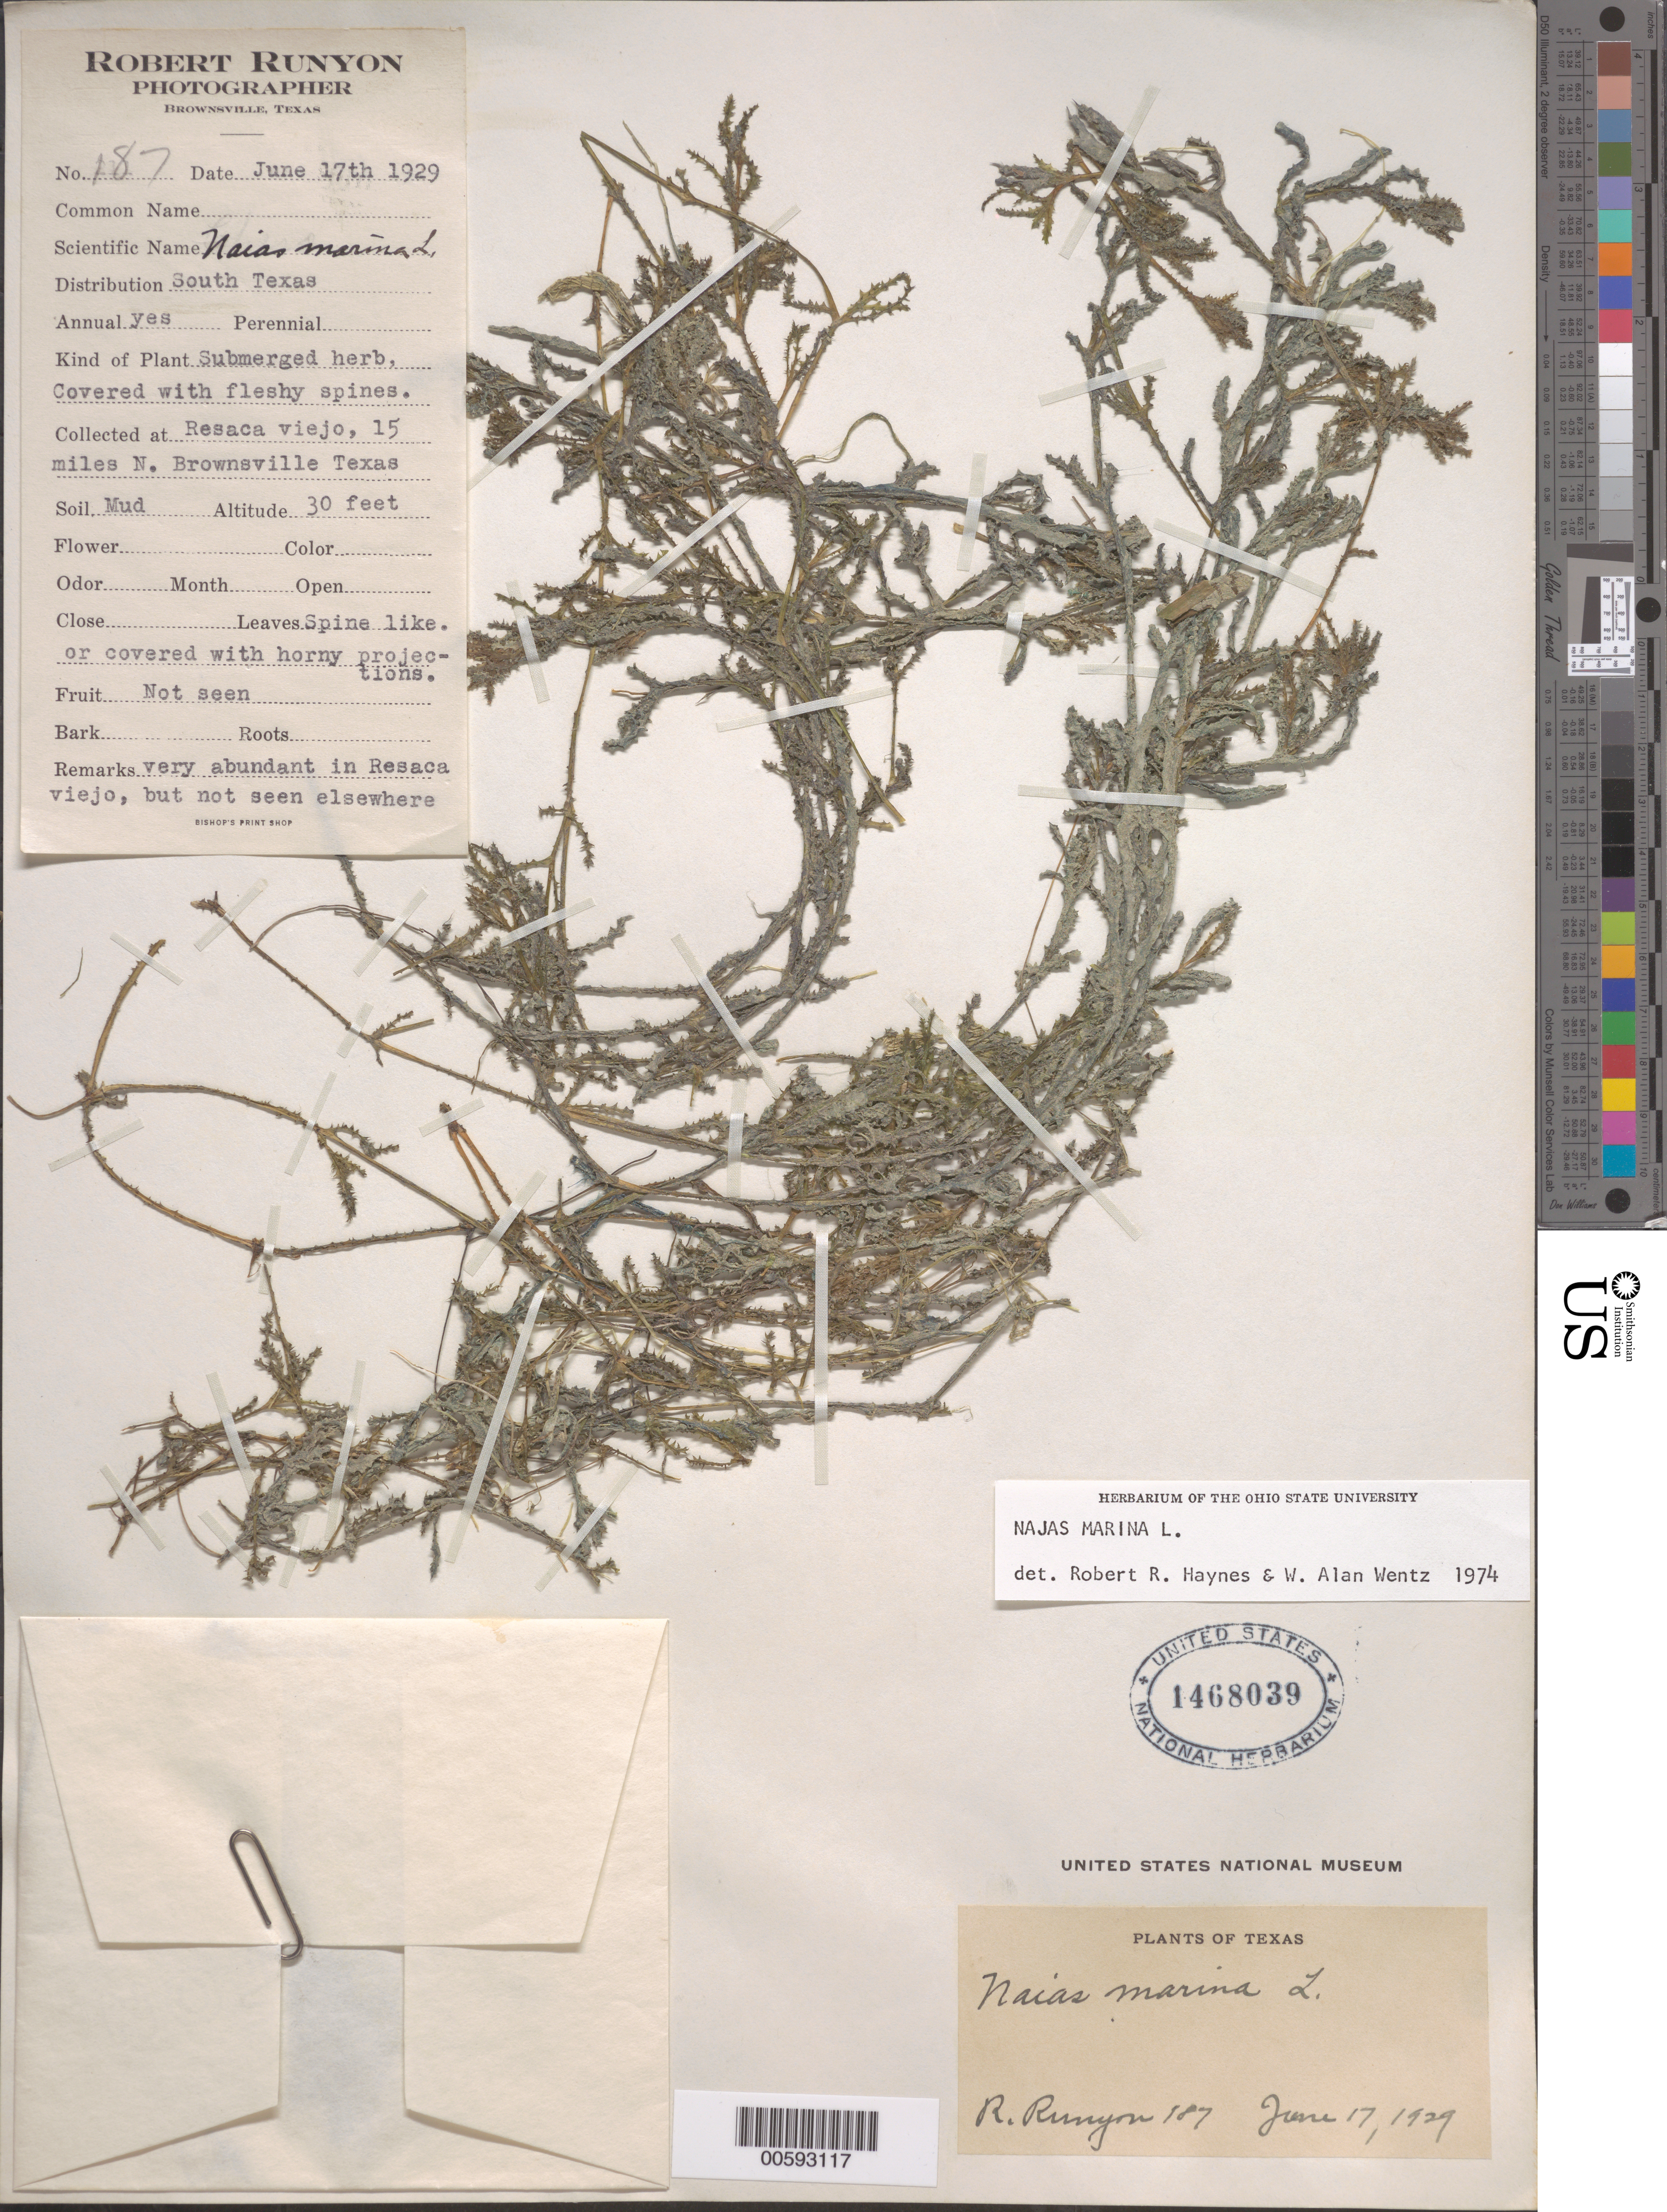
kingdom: Plantae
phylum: Tracheophyta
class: Liliopsida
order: Alismatales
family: Hydrocharitaceae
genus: Najas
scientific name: Najas marina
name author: L.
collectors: R. Runyon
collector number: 187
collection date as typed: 17 Jun 1929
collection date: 1929-06-17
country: United States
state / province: Texas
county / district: Cameron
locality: N of Brownsville, Resaca Viejo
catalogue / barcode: US 1468039